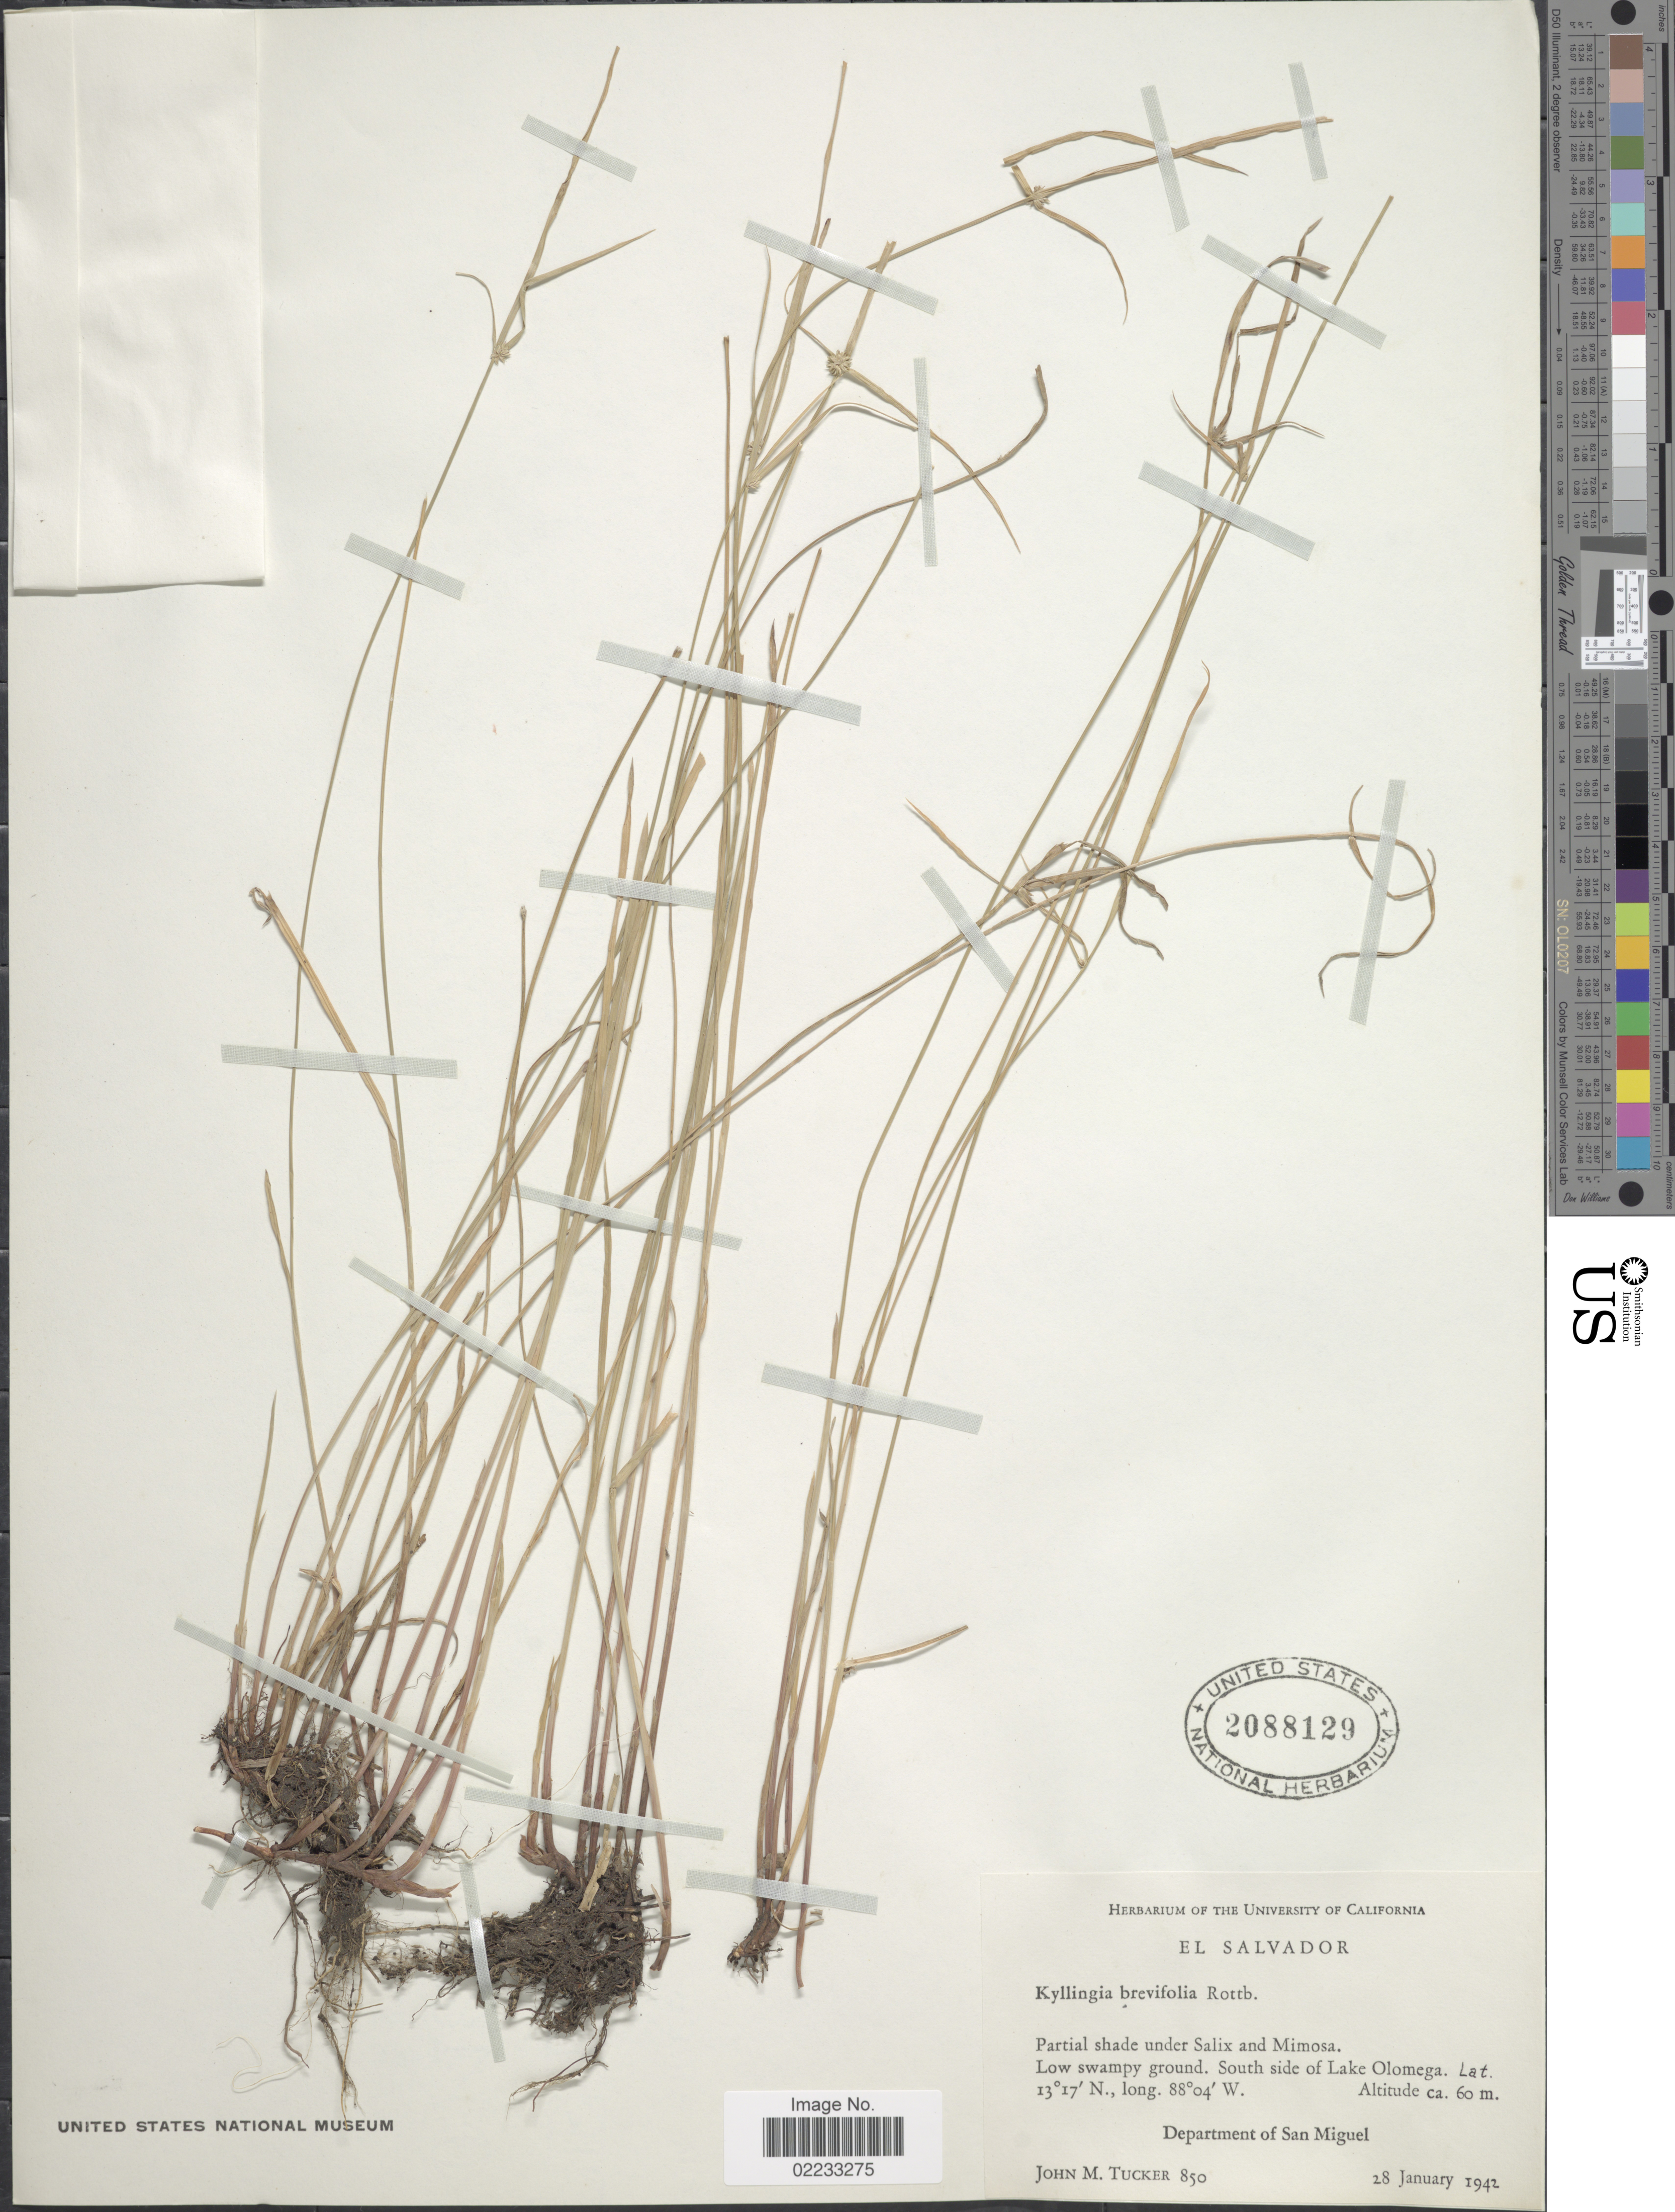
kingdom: Plantae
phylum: Tracheophyta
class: Liliopsida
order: Poales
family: Cyperaceae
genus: Cyperus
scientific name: Cyperus brevifolius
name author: (Rottb.) Hassk.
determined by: Strong, M. T., (US), Smithsonian Institution - National Museum of Natural History (UNITED STATES)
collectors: J. M. Tucker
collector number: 850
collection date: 1942-01-28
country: El Salvador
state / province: San Miguel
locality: Low swampy ground, south side of Lake Olomega.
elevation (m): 60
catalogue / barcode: US 2088129